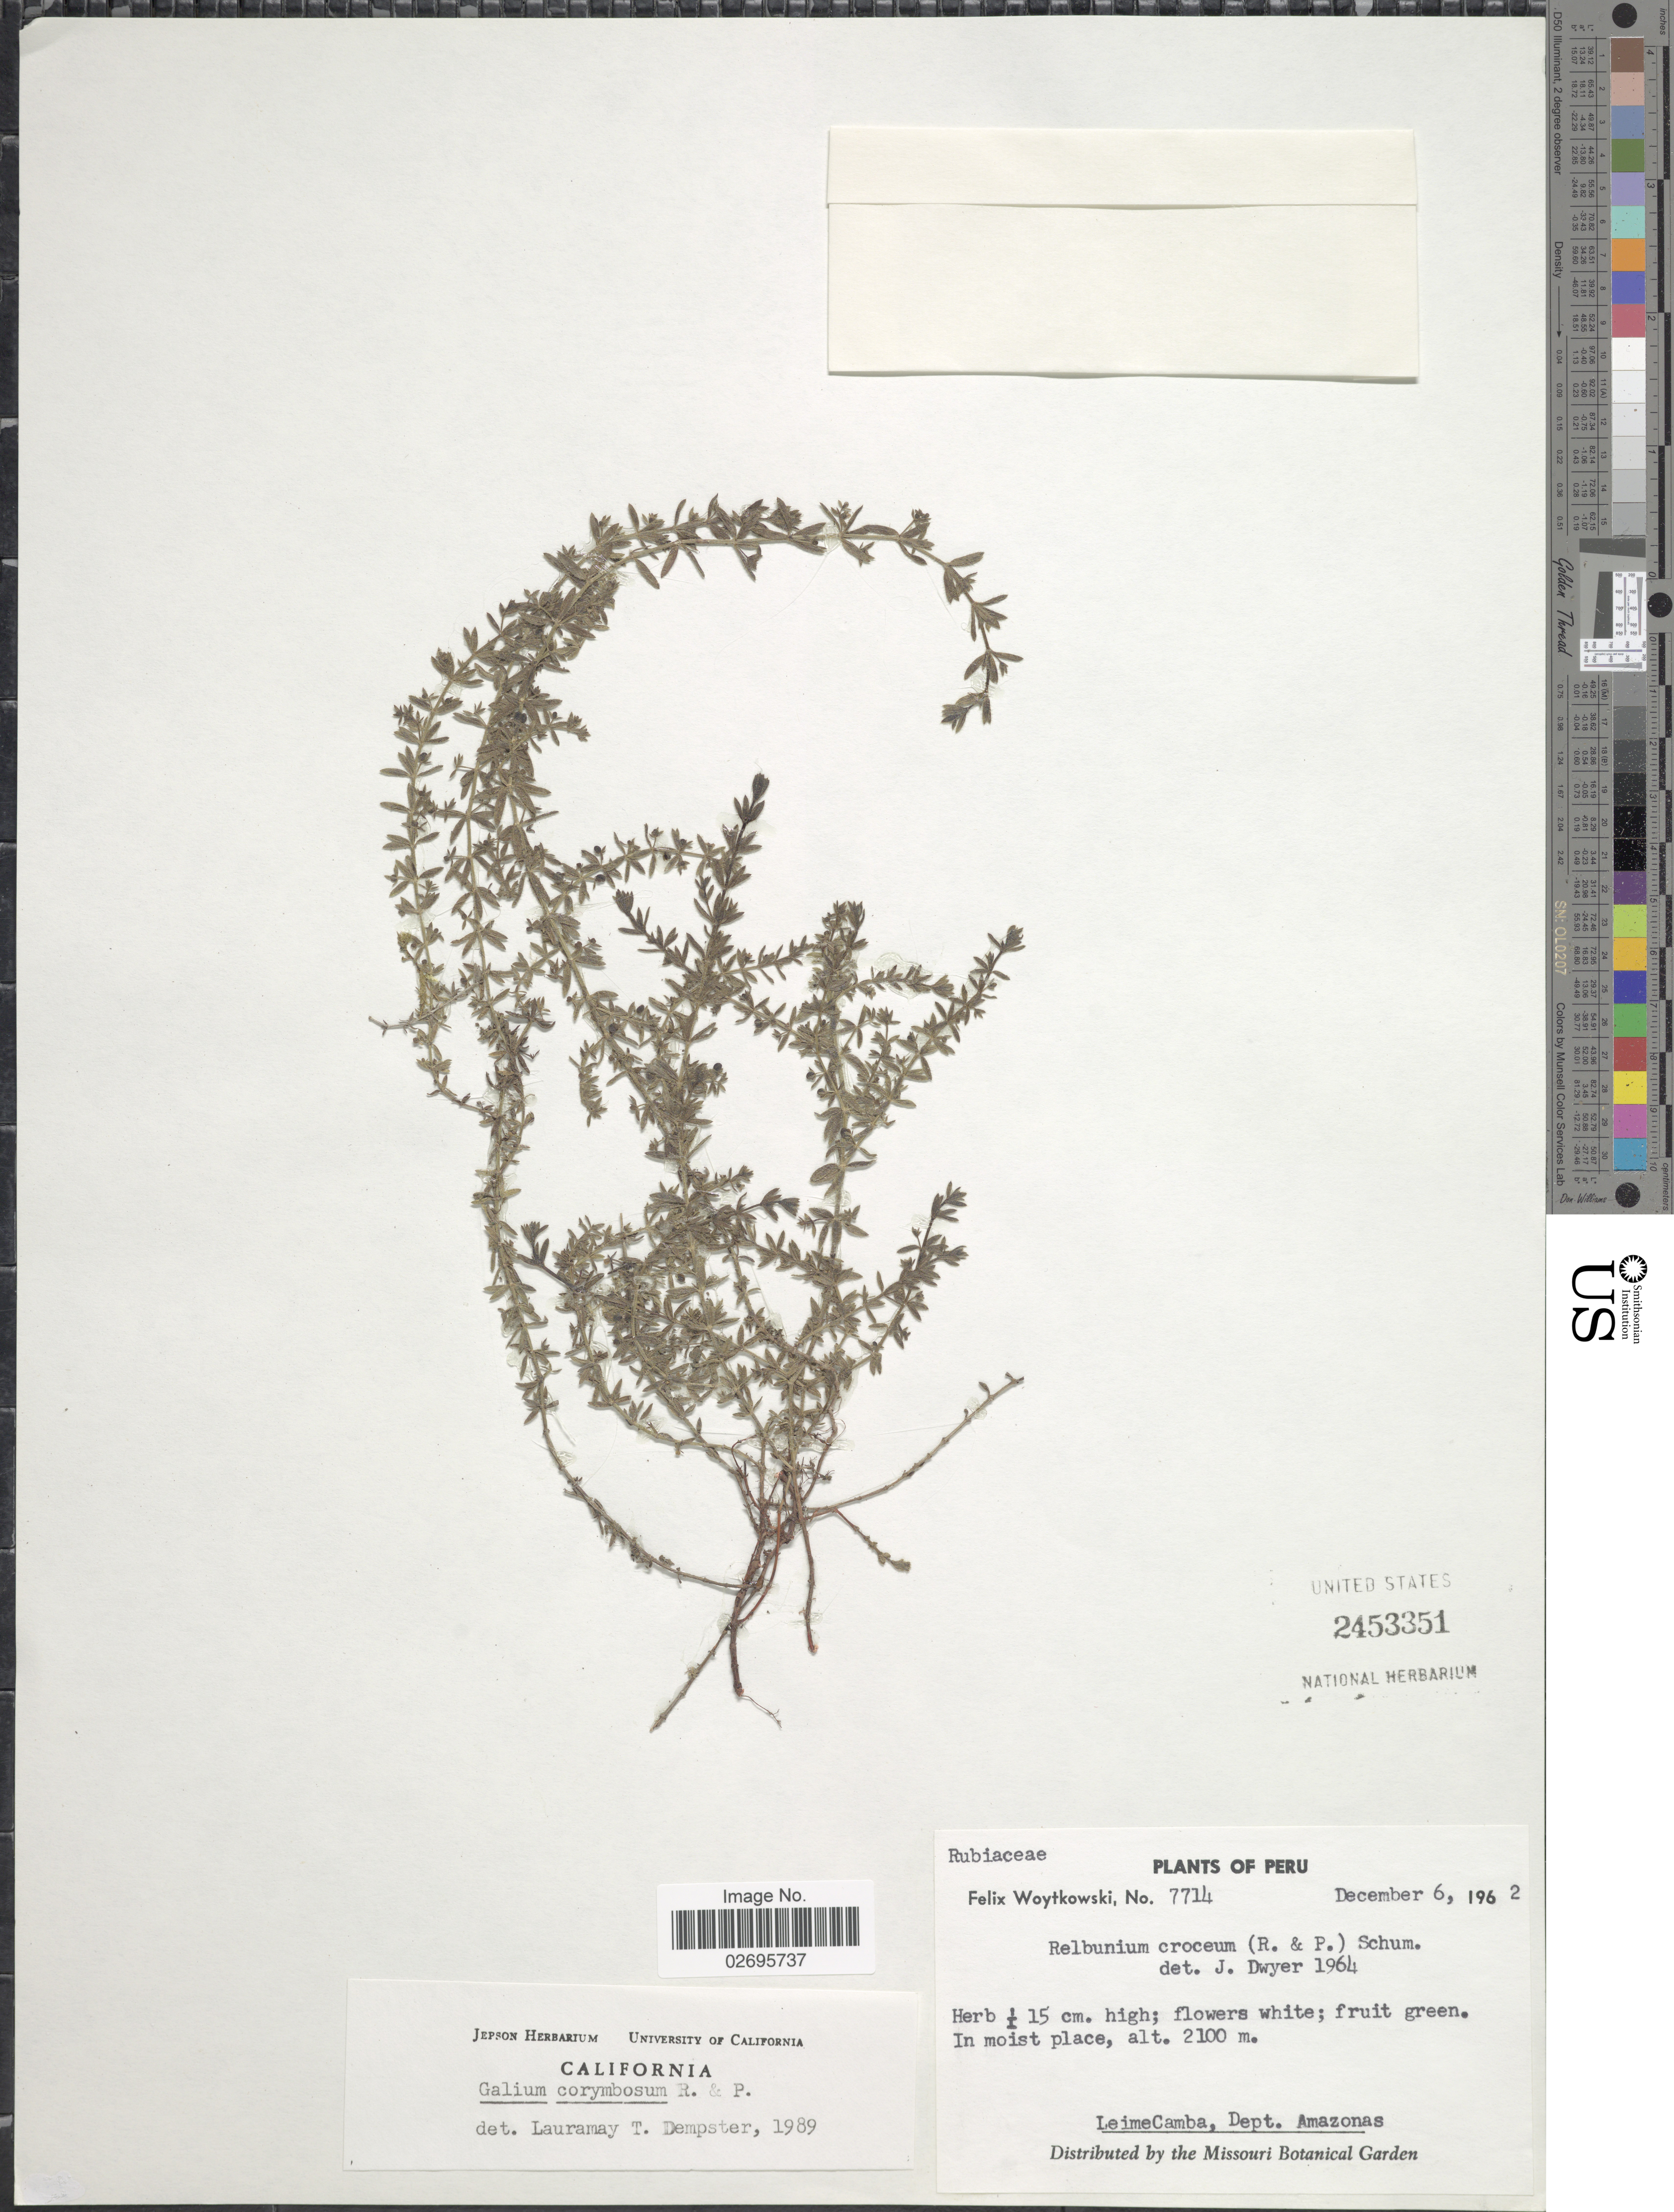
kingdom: Plantae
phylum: Tracheophyta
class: Magnoliopsida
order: Gentianales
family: Rubiaceae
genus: Galium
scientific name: Galium corymbosum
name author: Ruiz & Pav.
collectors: F. Woytkowski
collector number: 7714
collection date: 1962-12-06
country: Peru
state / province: Amazonas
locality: Leimebamba, Dept. Amazonas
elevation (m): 2100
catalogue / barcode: US 2453351